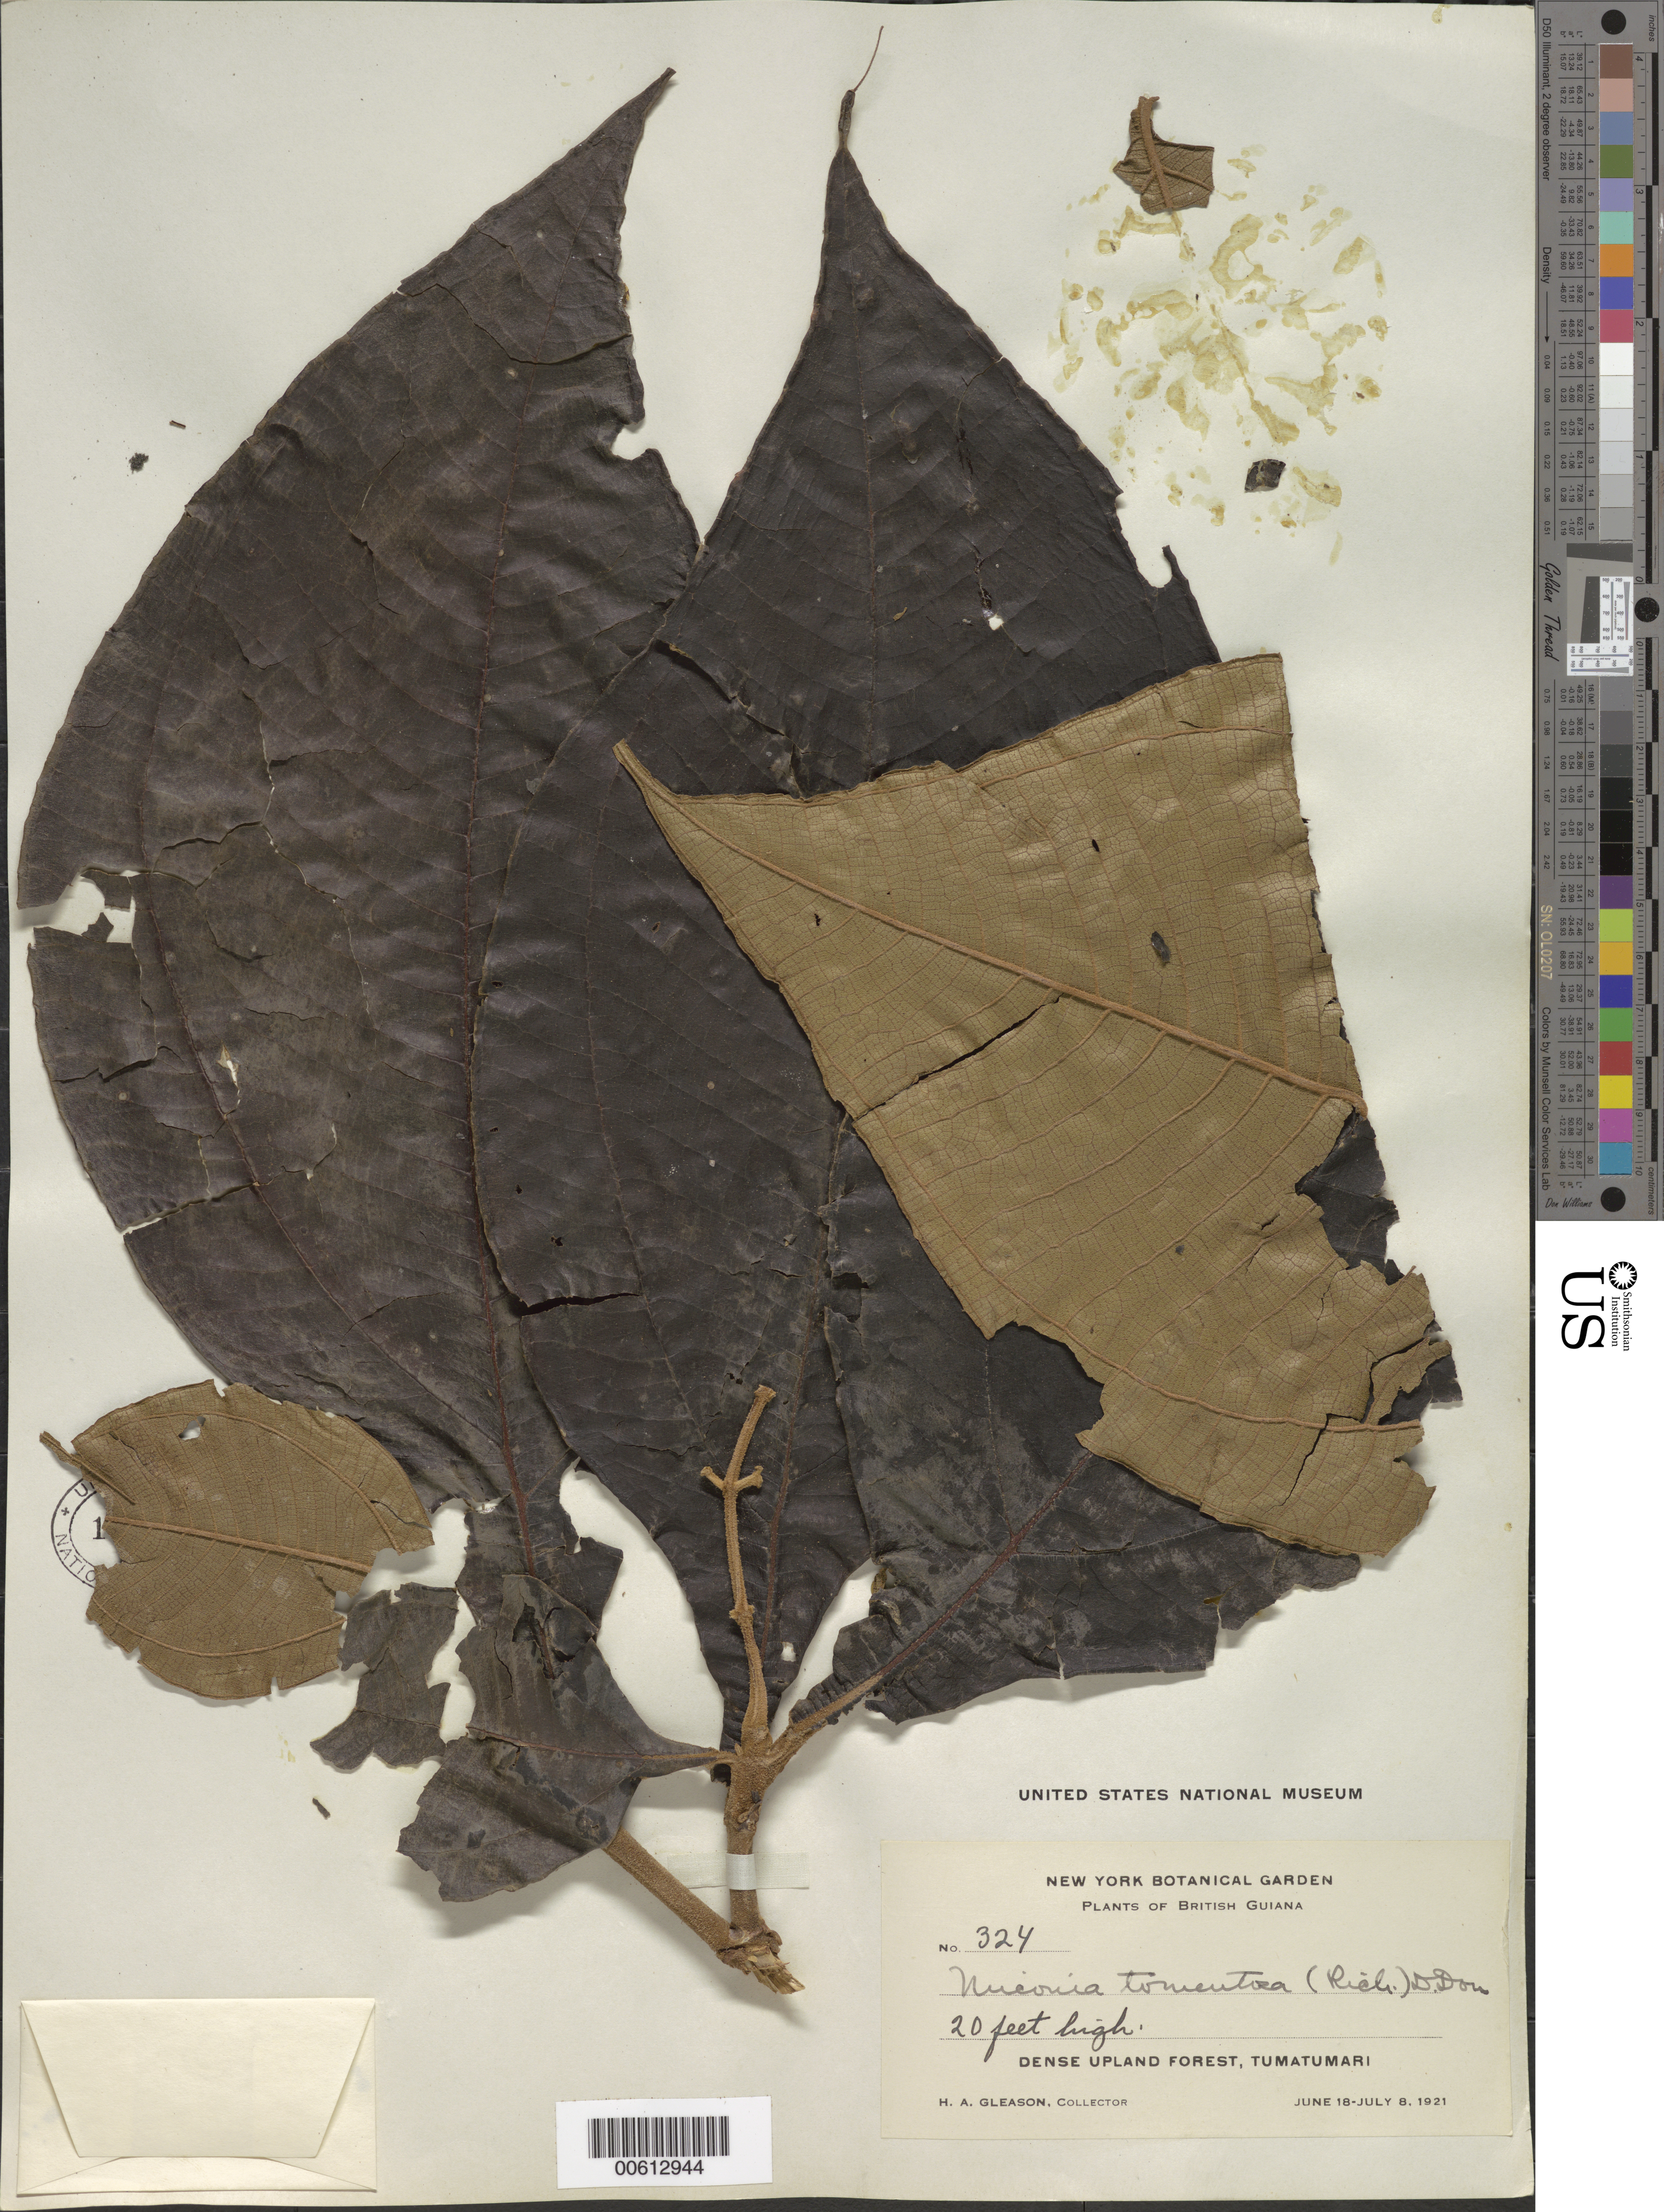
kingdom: Plantae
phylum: Tracheophyta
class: Magnoliopsida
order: Myrtales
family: Melastomataceae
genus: Miconia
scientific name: Miconia tomentosa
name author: (Rich.) D. Don ex DC.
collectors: H. A. Gleason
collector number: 324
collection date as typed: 18-Jun-21 to 8-Jul-21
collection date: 1921-06-18/1921-07-08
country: Guyana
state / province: Potaro-Siparuni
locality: Tumatumari Village, Potaro R.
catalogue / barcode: US 1190949